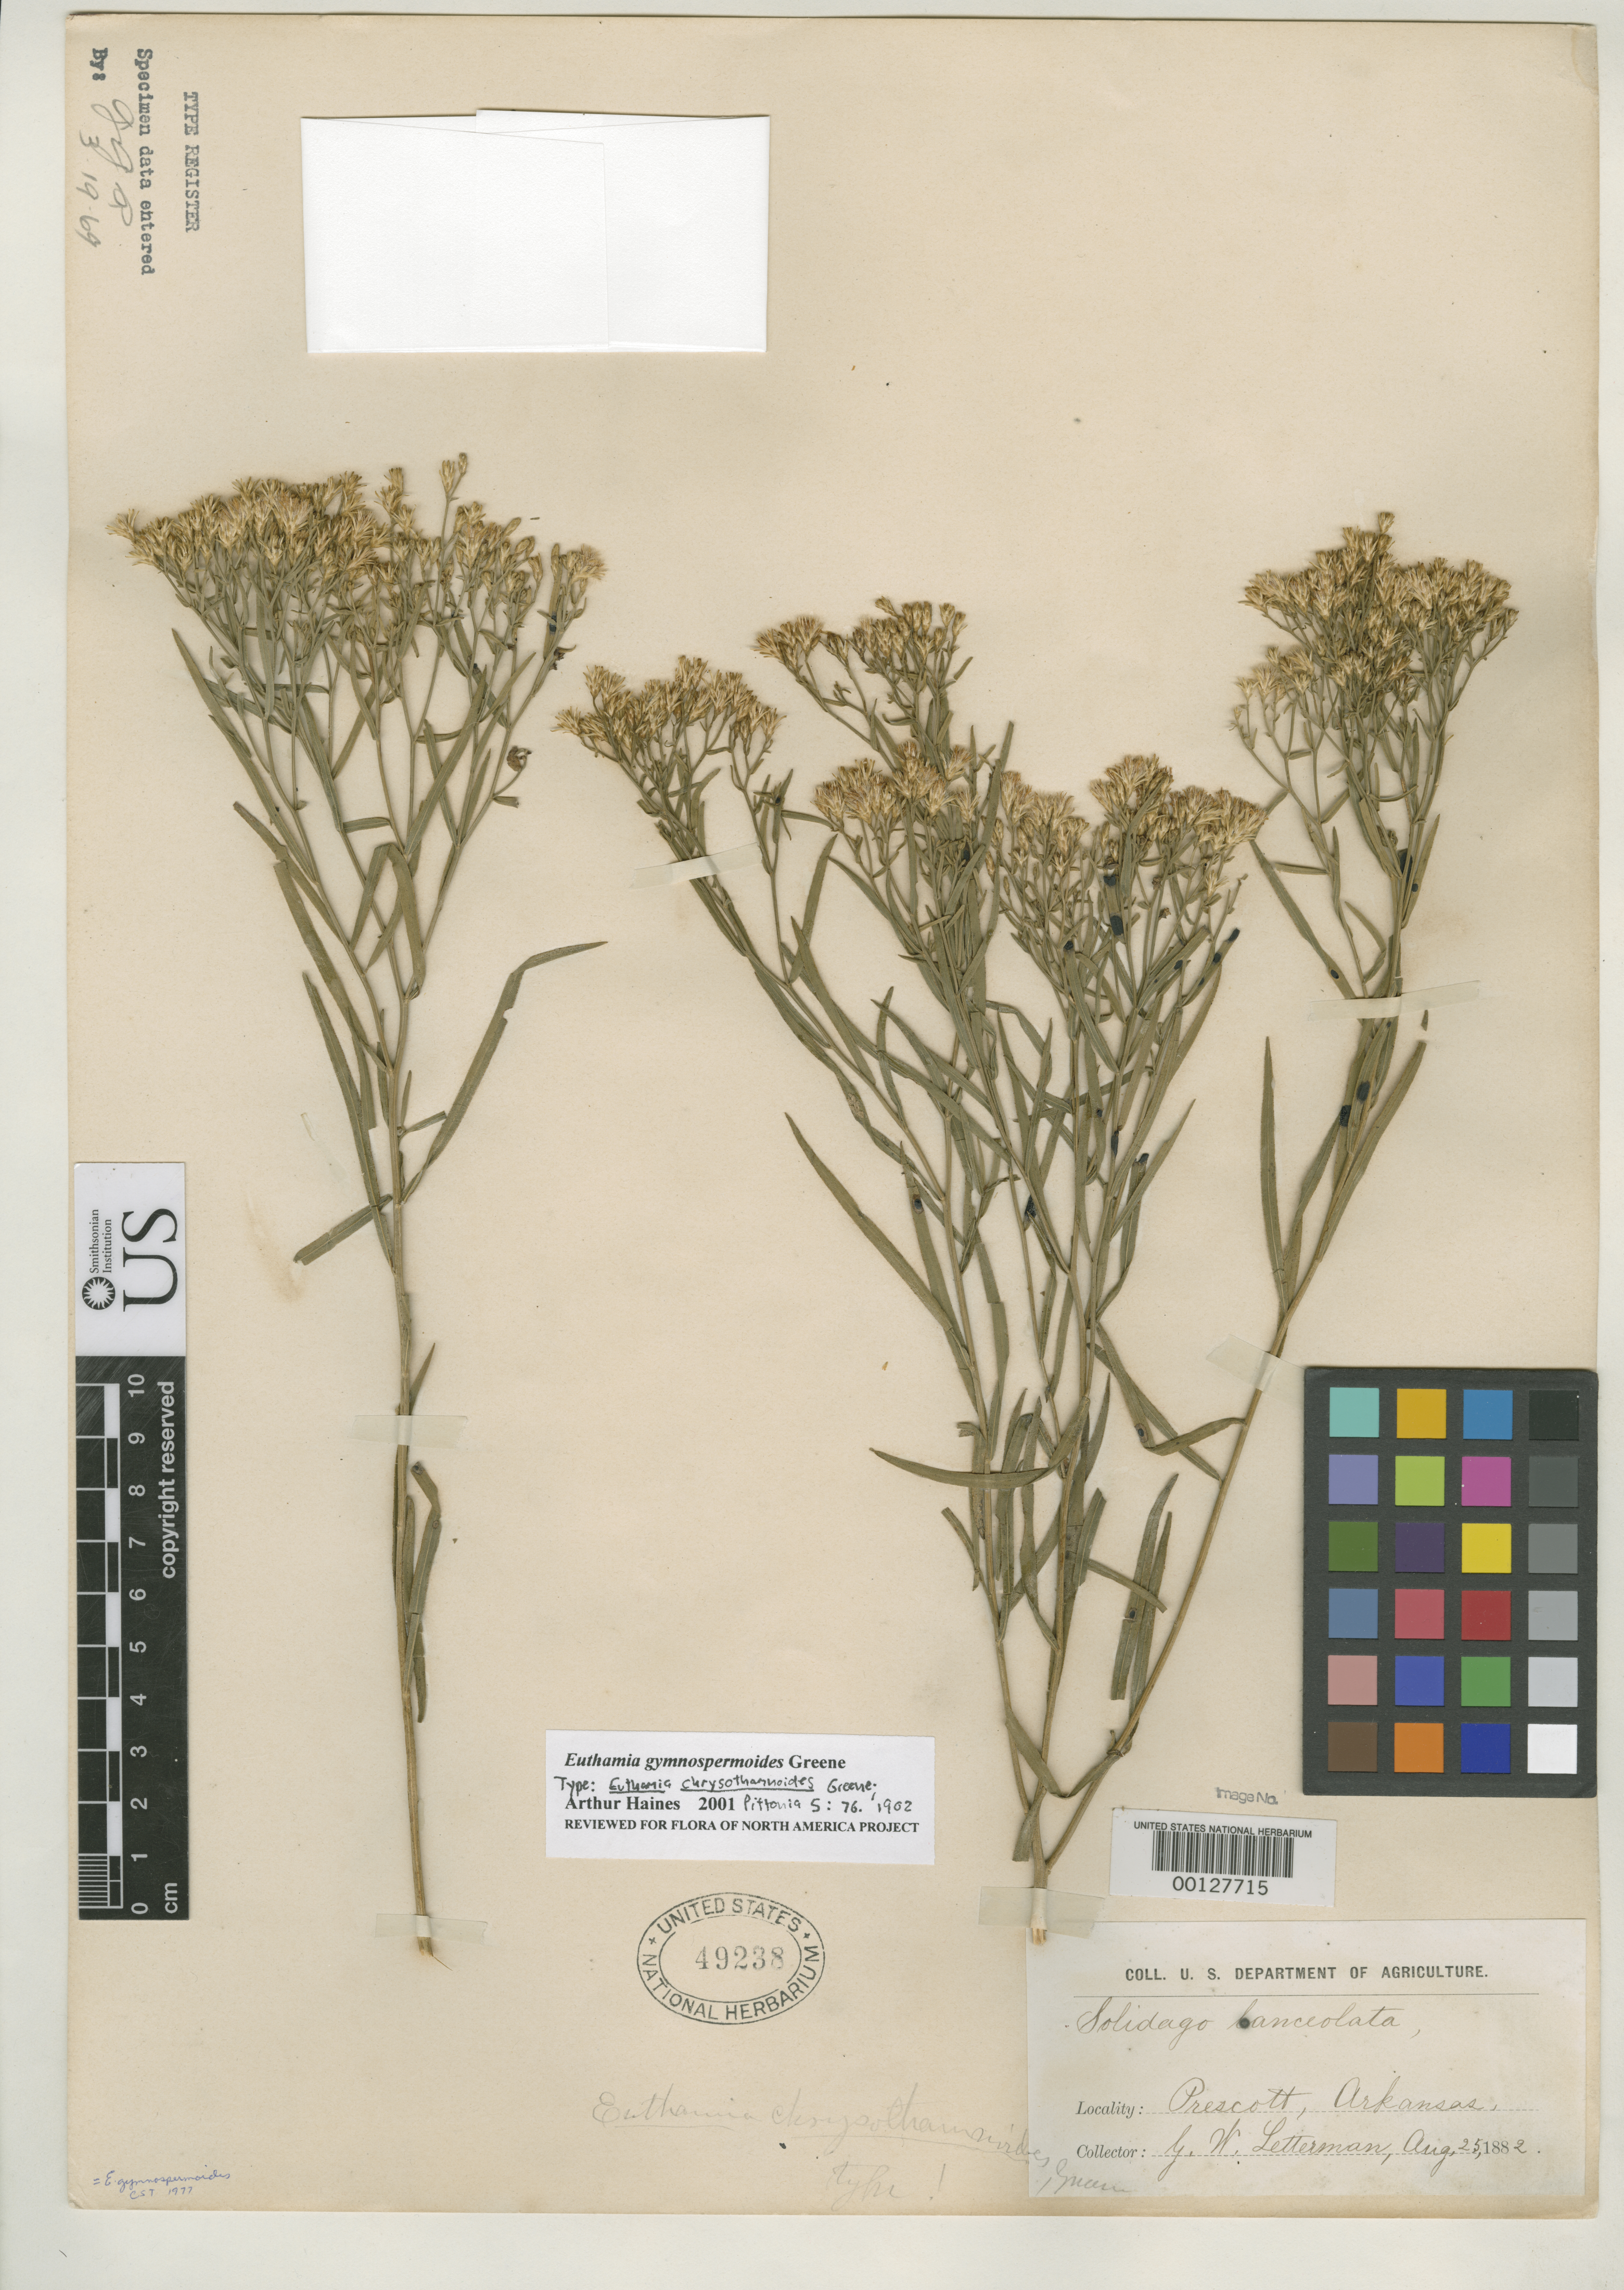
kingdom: Plantae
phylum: Tracheophyta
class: Magnoliopsida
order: Asterales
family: Asteraceae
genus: Euthamia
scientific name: Euthamia chrysothamnoides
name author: Greene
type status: Holotype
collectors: G. W. Letterman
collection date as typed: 25 Aug 1882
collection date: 1882-08-25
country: United States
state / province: Arkansas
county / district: Nevada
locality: Prescott.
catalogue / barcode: US 49238